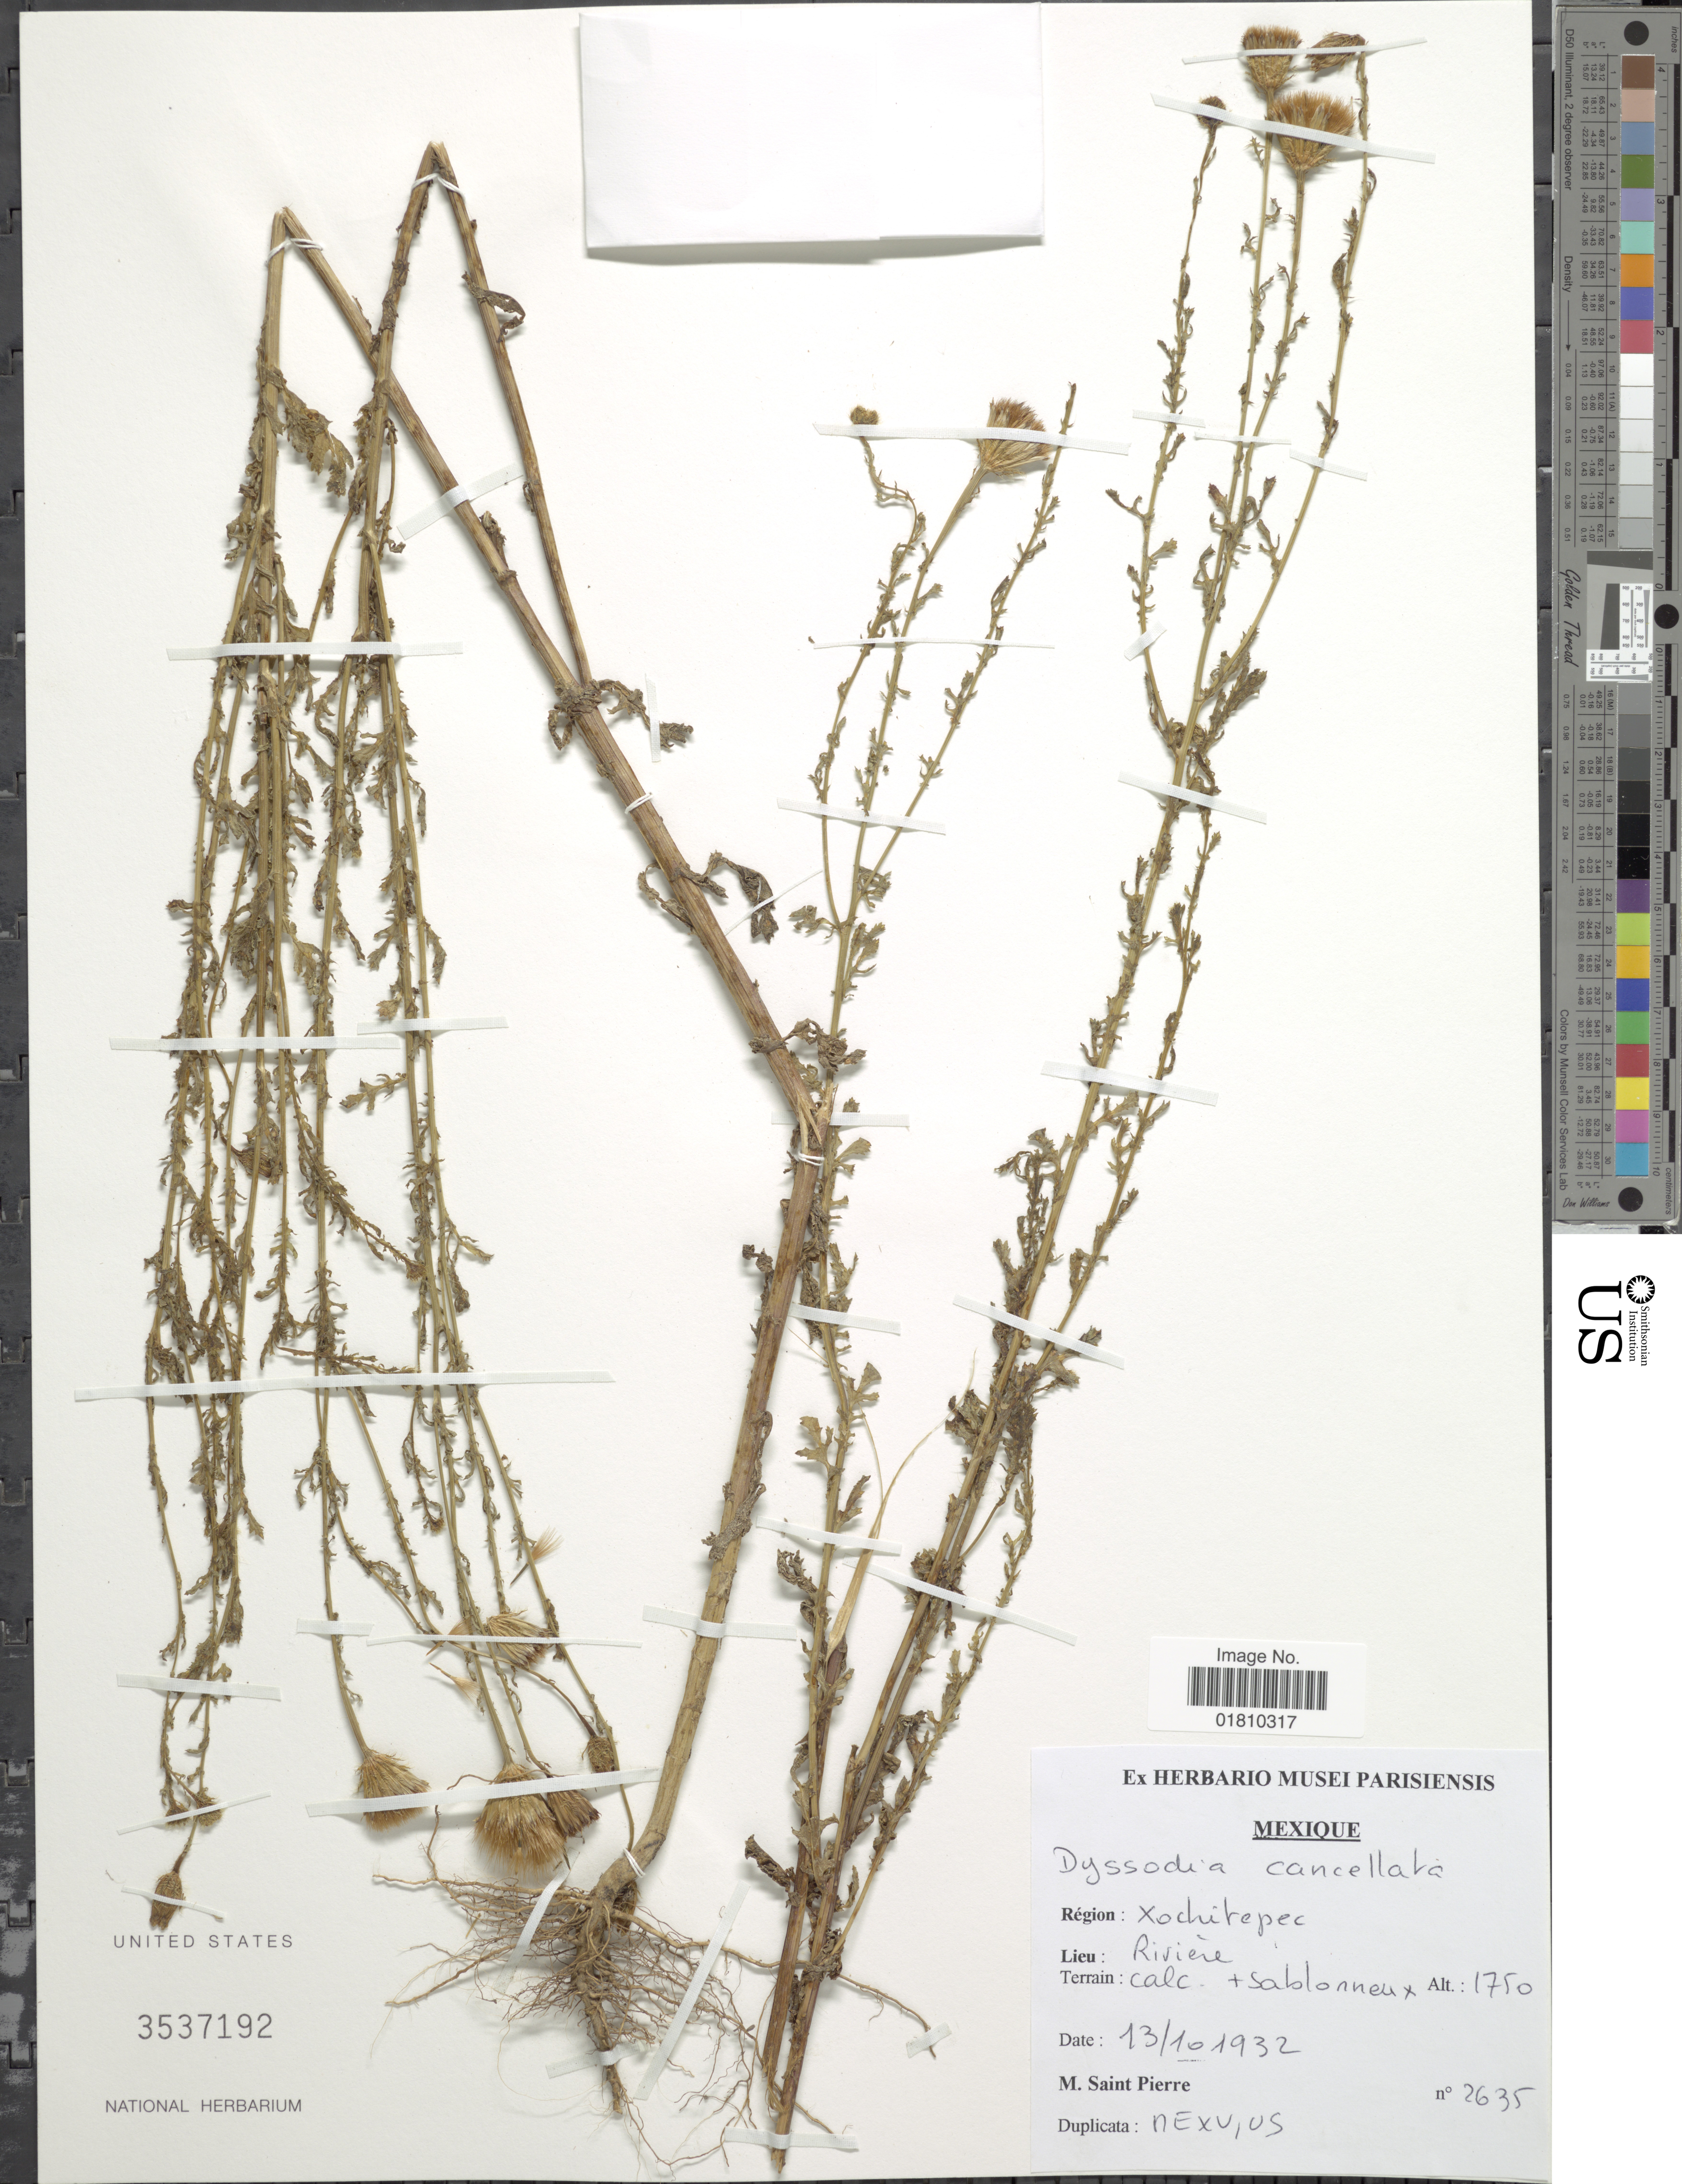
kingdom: Plantae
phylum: Tracheophyta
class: Magnoliopsida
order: Asterales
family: Asteraceae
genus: Adenophyllum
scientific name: Adenophyllum porophyllum var. cancellatum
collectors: M. Saint-Pierre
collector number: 2635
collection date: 1932-10-13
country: Mexico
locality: Région: Xochitepec, Lieu: Riviére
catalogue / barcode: US 3537192